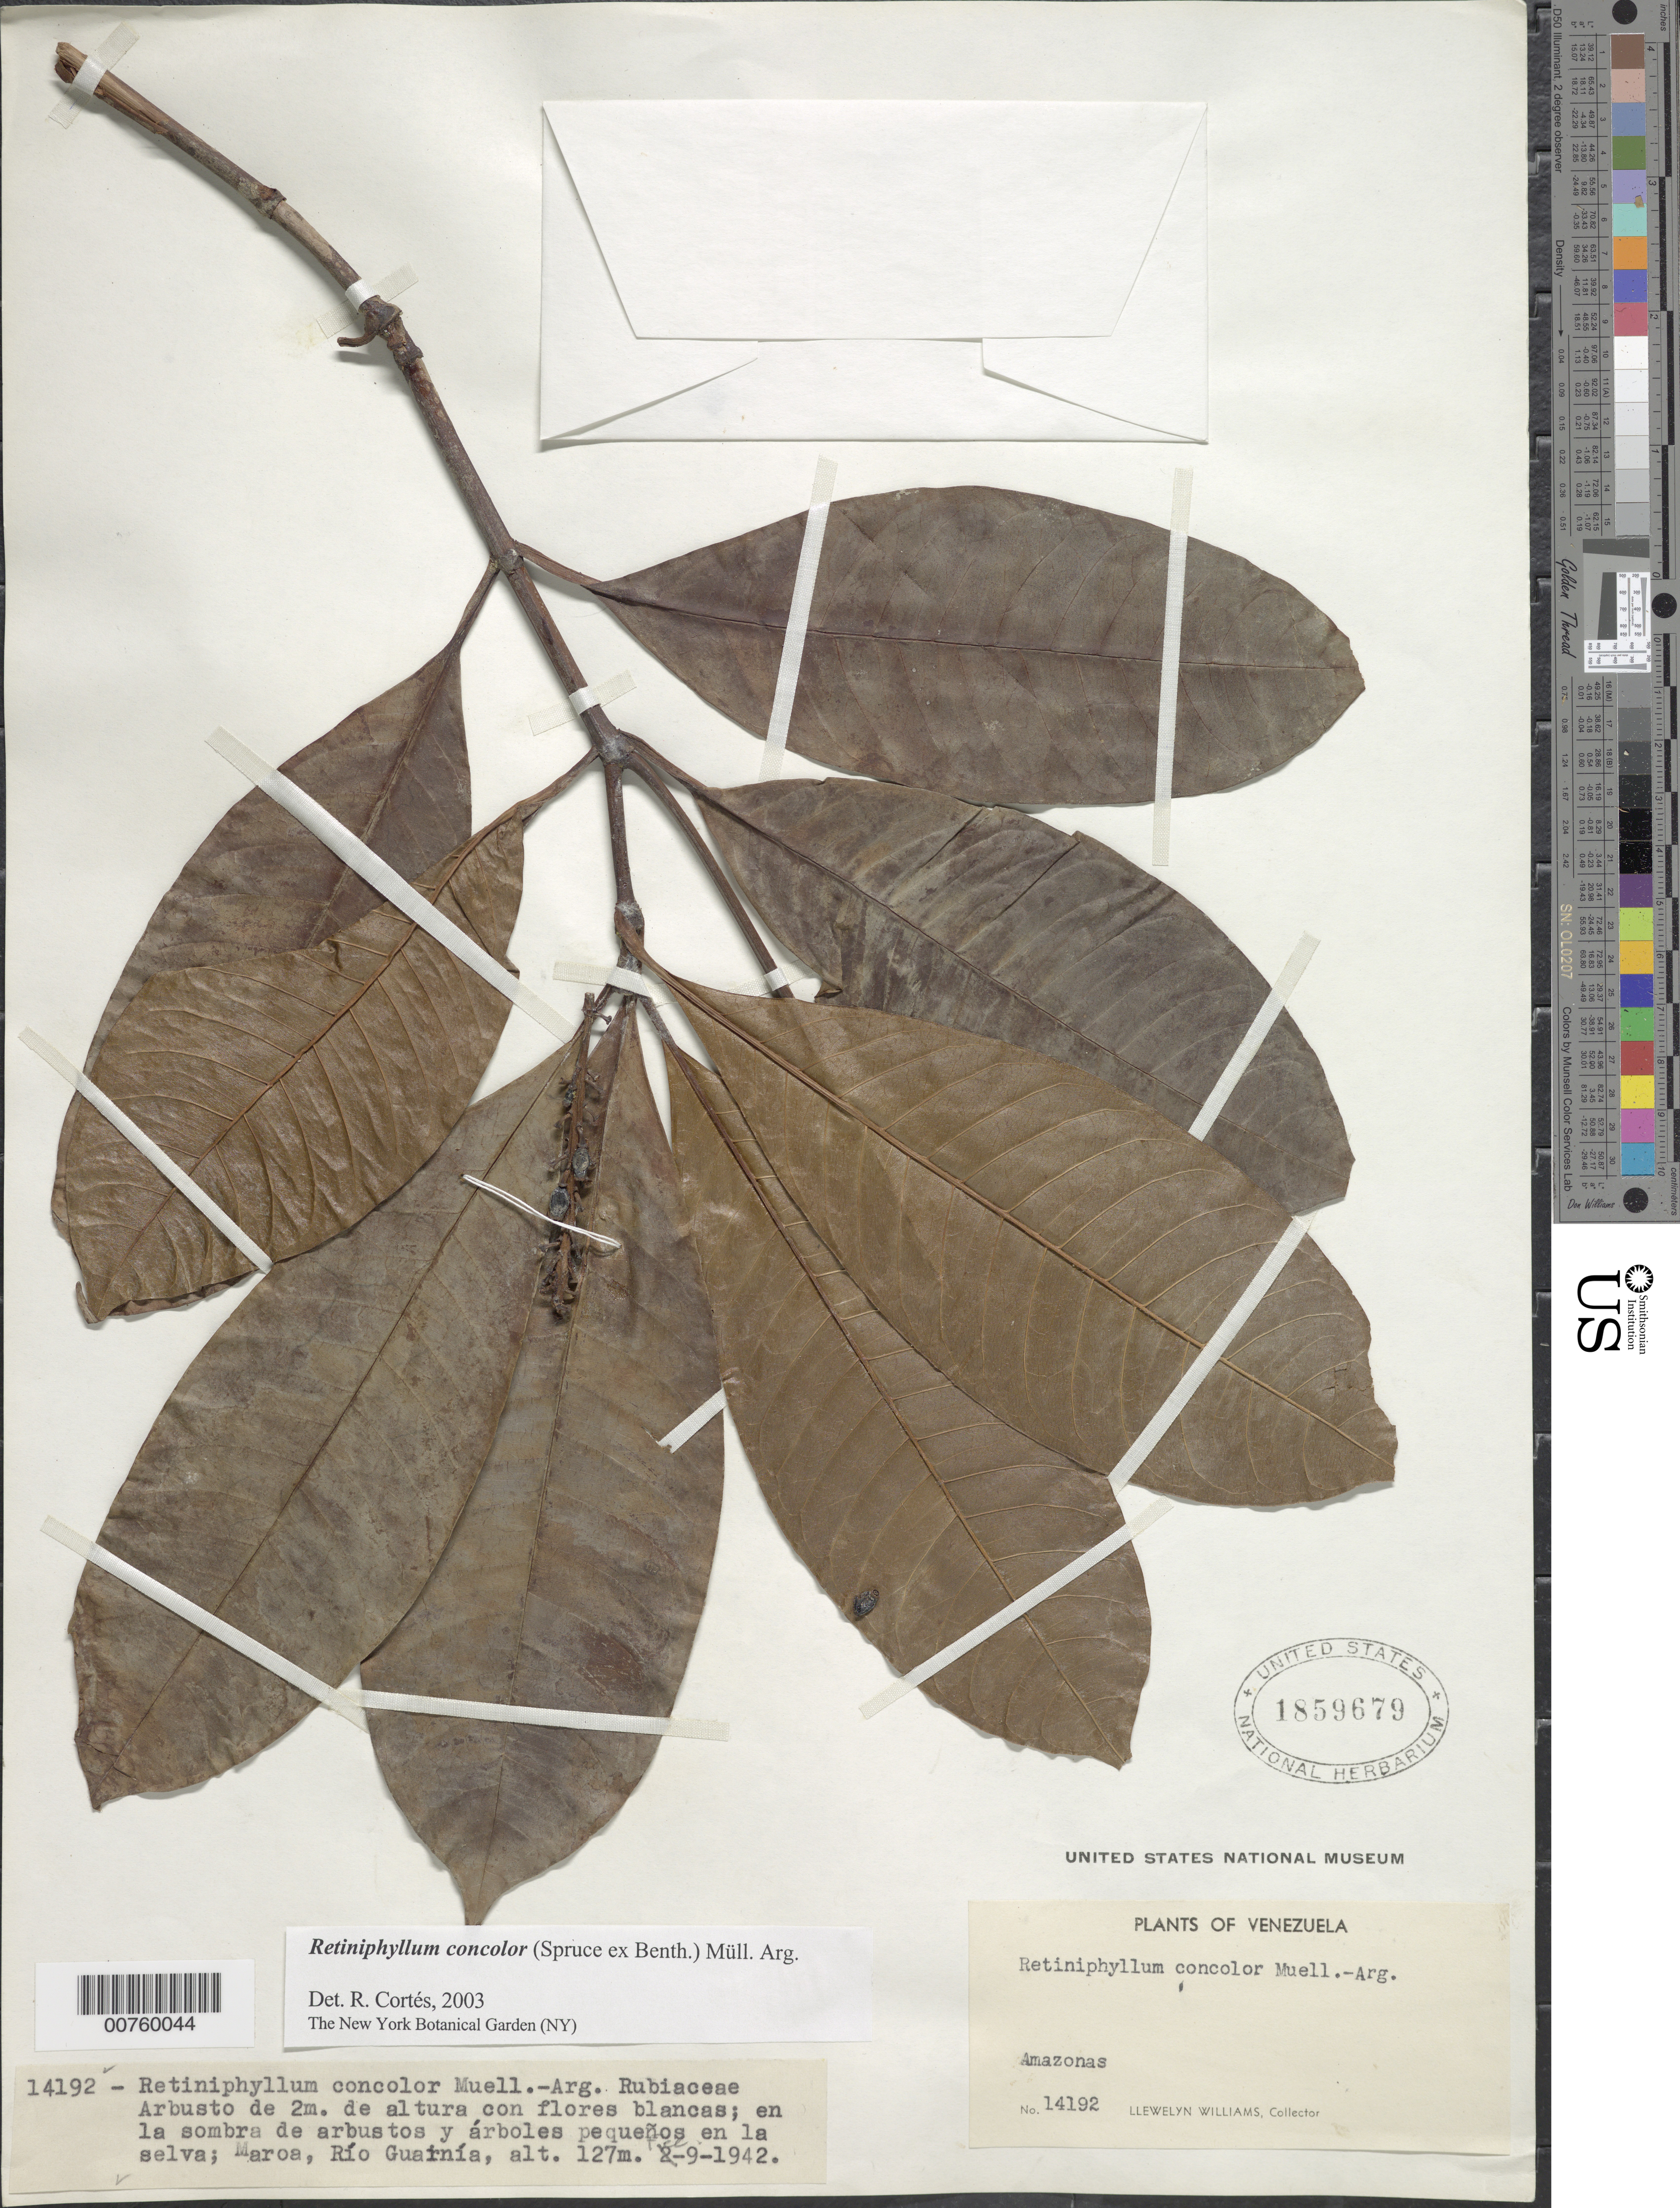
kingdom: Plantae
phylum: Tracheophyta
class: Magnoliopsida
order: Gentianales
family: Rubiaceae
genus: Retiniphyllum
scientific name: Retiniphyllum concolor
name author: (Spruce ex Benth.) Müll. Arg.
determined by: Cortes R., G.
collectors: Ll. Williams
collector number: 14192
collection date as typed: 9-Feb-42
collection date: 1942-02-09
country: Venezuela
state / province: Amazonas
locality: Maroa, Río Guainía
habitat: Sombra de arboles pequenos en la selva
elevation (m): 127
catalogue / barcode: US 1859679